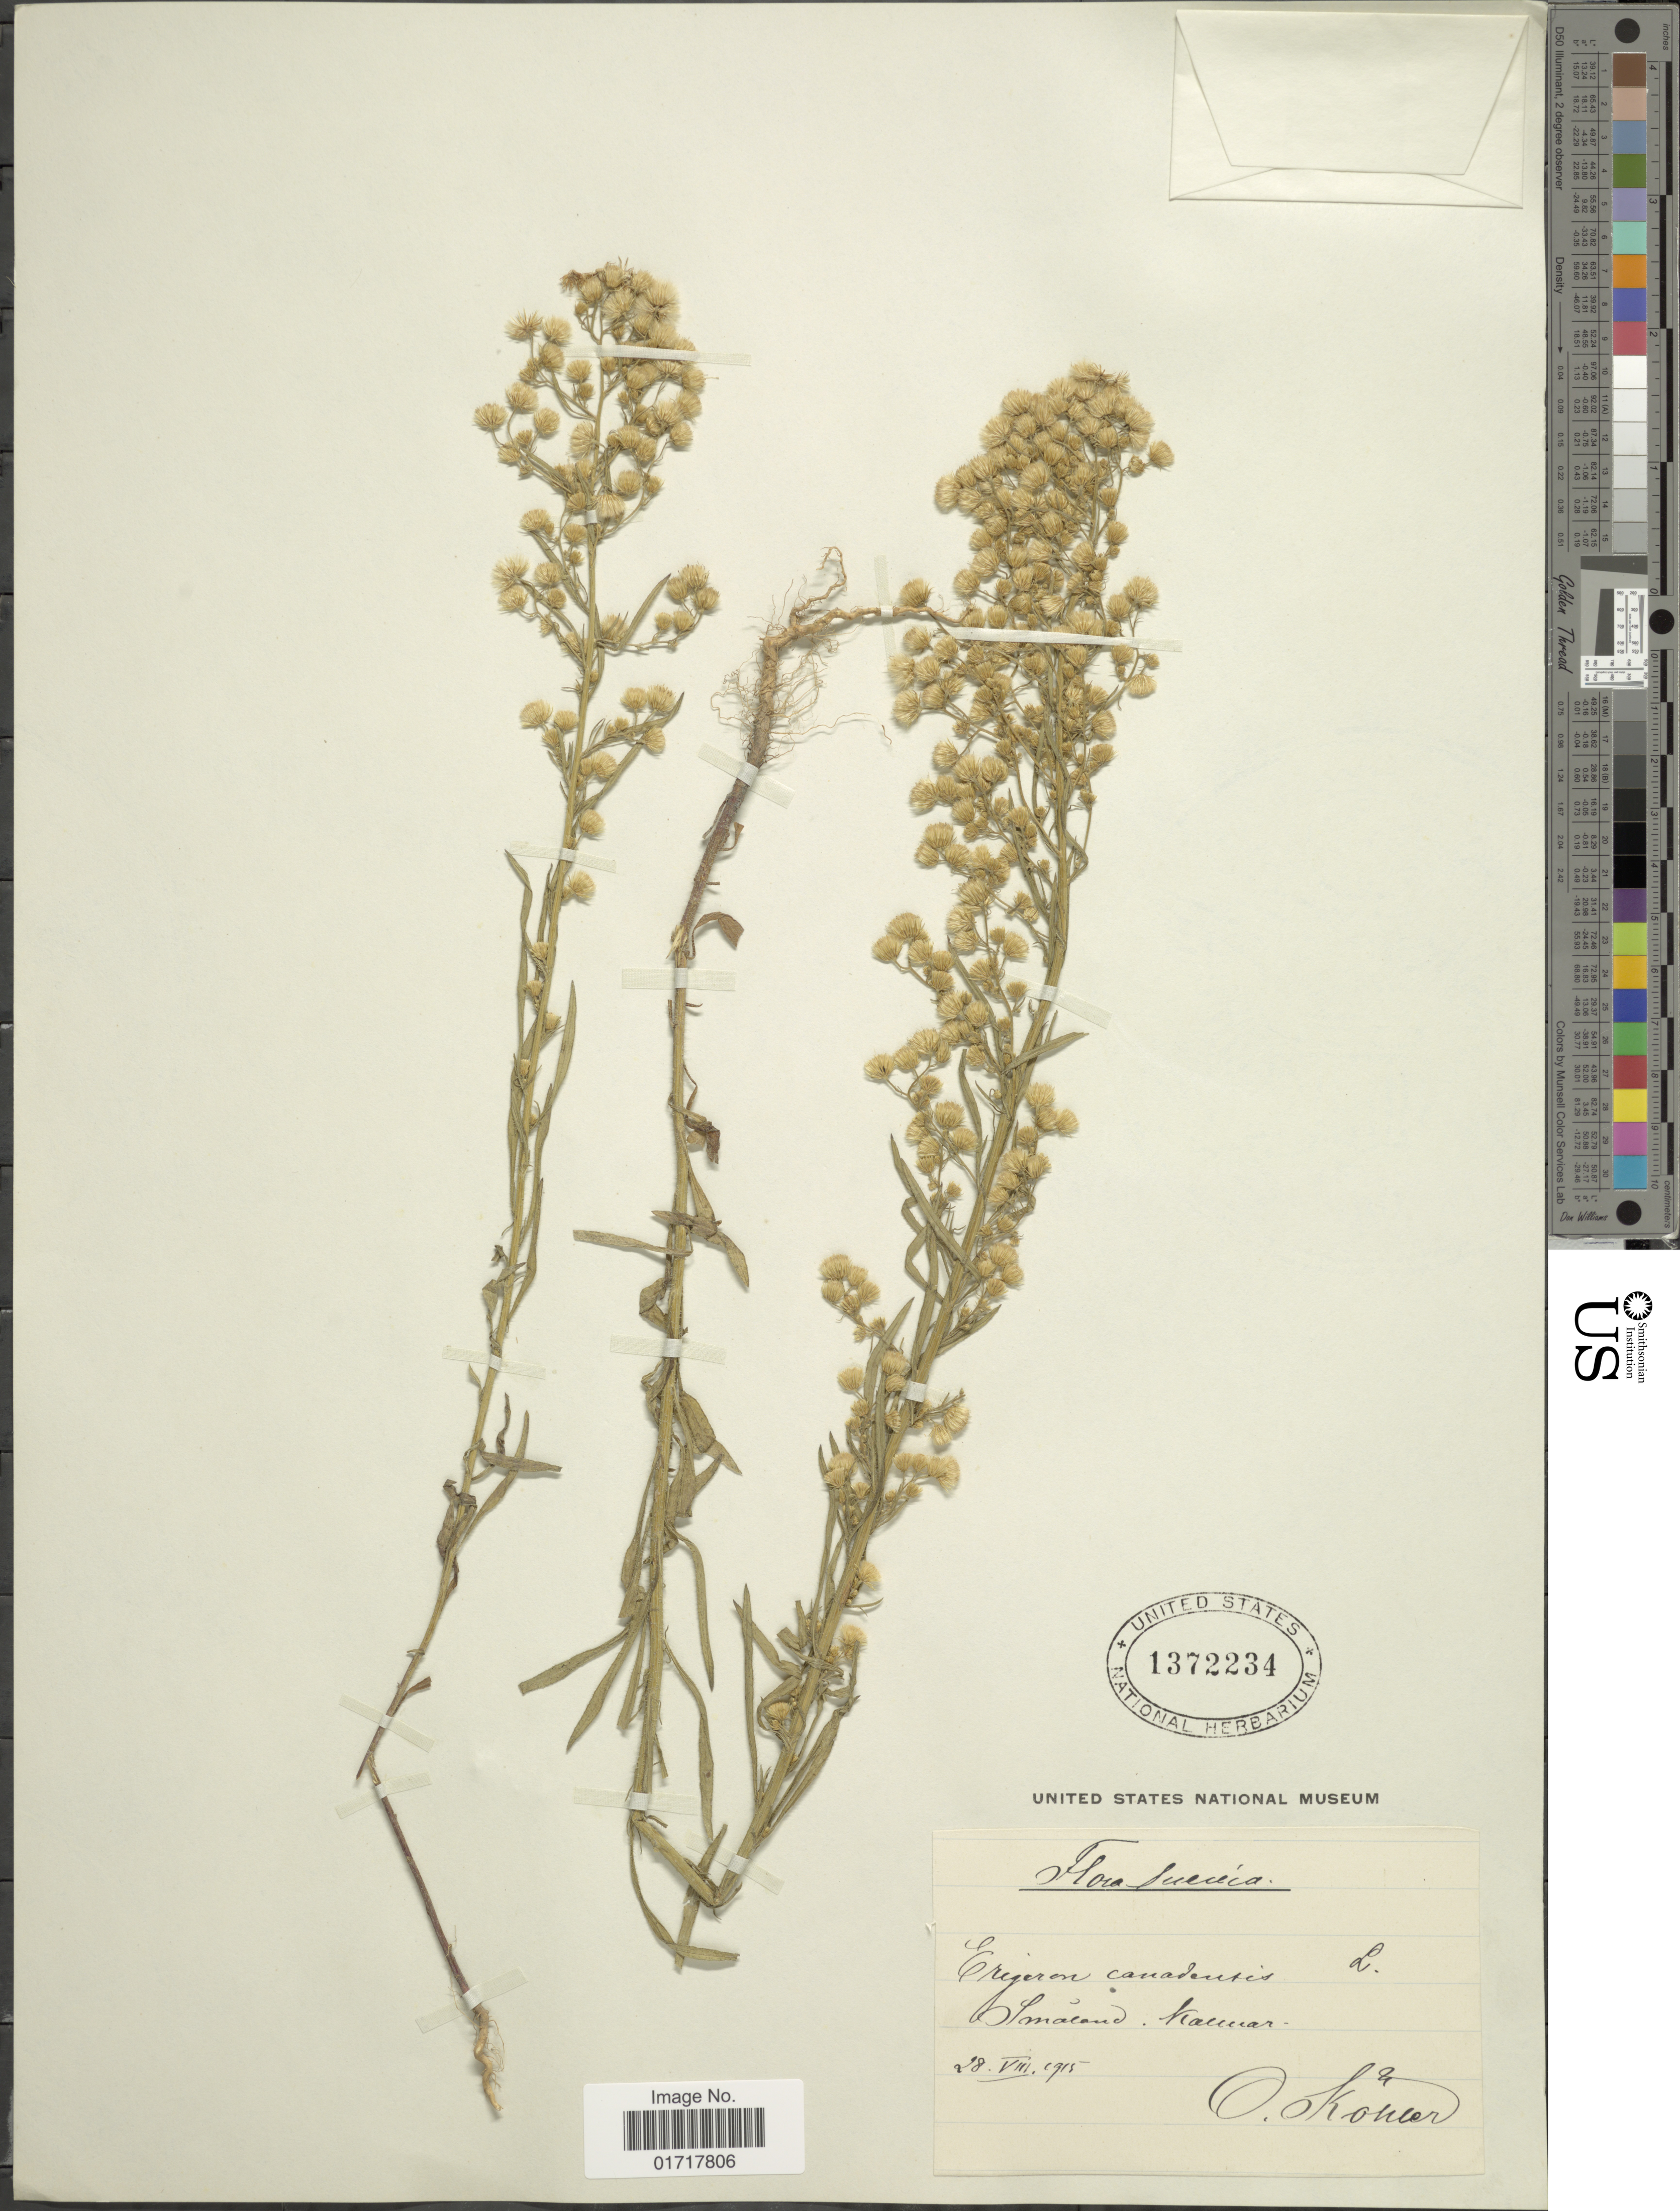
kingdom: Plantae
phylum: Tracheophyta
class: Magnoliopsida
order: Asterales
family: Asteraceae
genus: Conyza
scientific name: Conyza canadensis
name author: (L.) Cronq.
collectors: O. Köhler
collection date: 1915-08-28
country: Sweden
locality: Suecia. Smaland, Kalmar.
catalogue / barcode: US 1372234